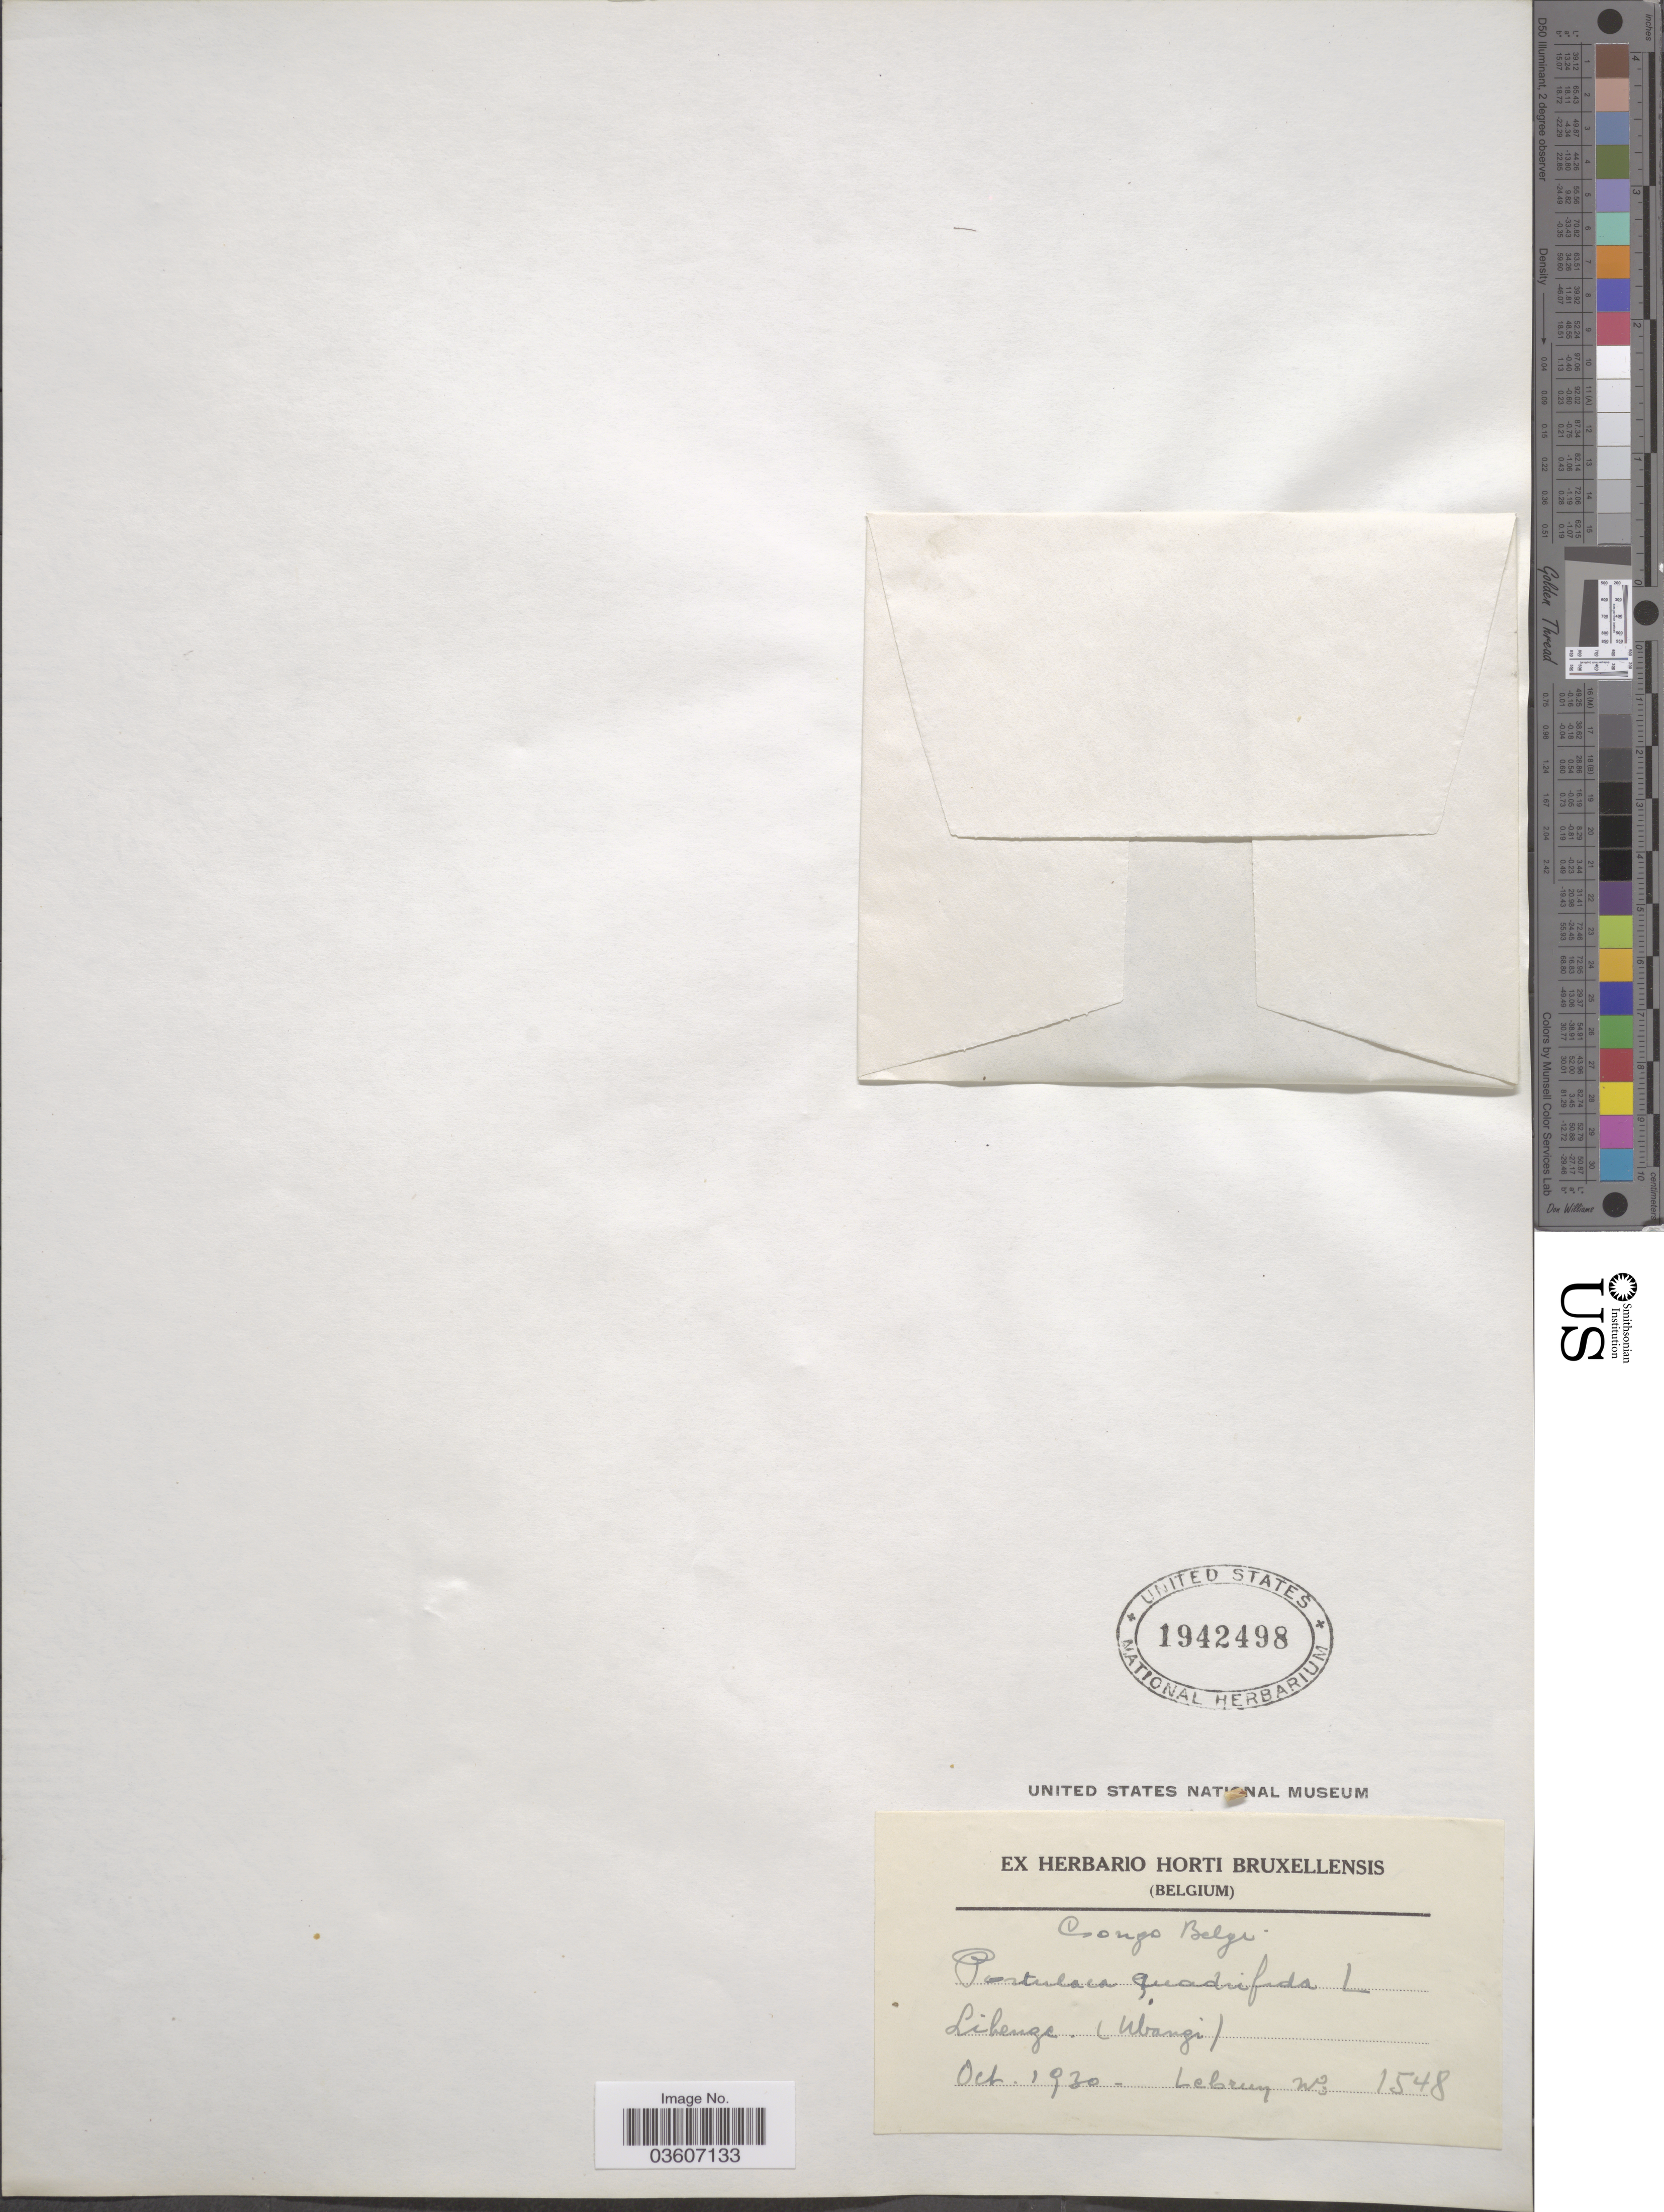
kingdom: Plantae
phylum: Tracheophyta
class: Magnoliopsida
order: Caryophyllales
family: Portulacaceae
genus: Portulaca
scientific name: Portulaca quadrifida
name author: L.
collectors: J.A. Lebrun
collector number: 1548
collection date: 1930-10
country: Congo, Democratic Republic of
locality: Congo Belge. Libenge (Ubangi).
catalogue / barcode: US 1942498